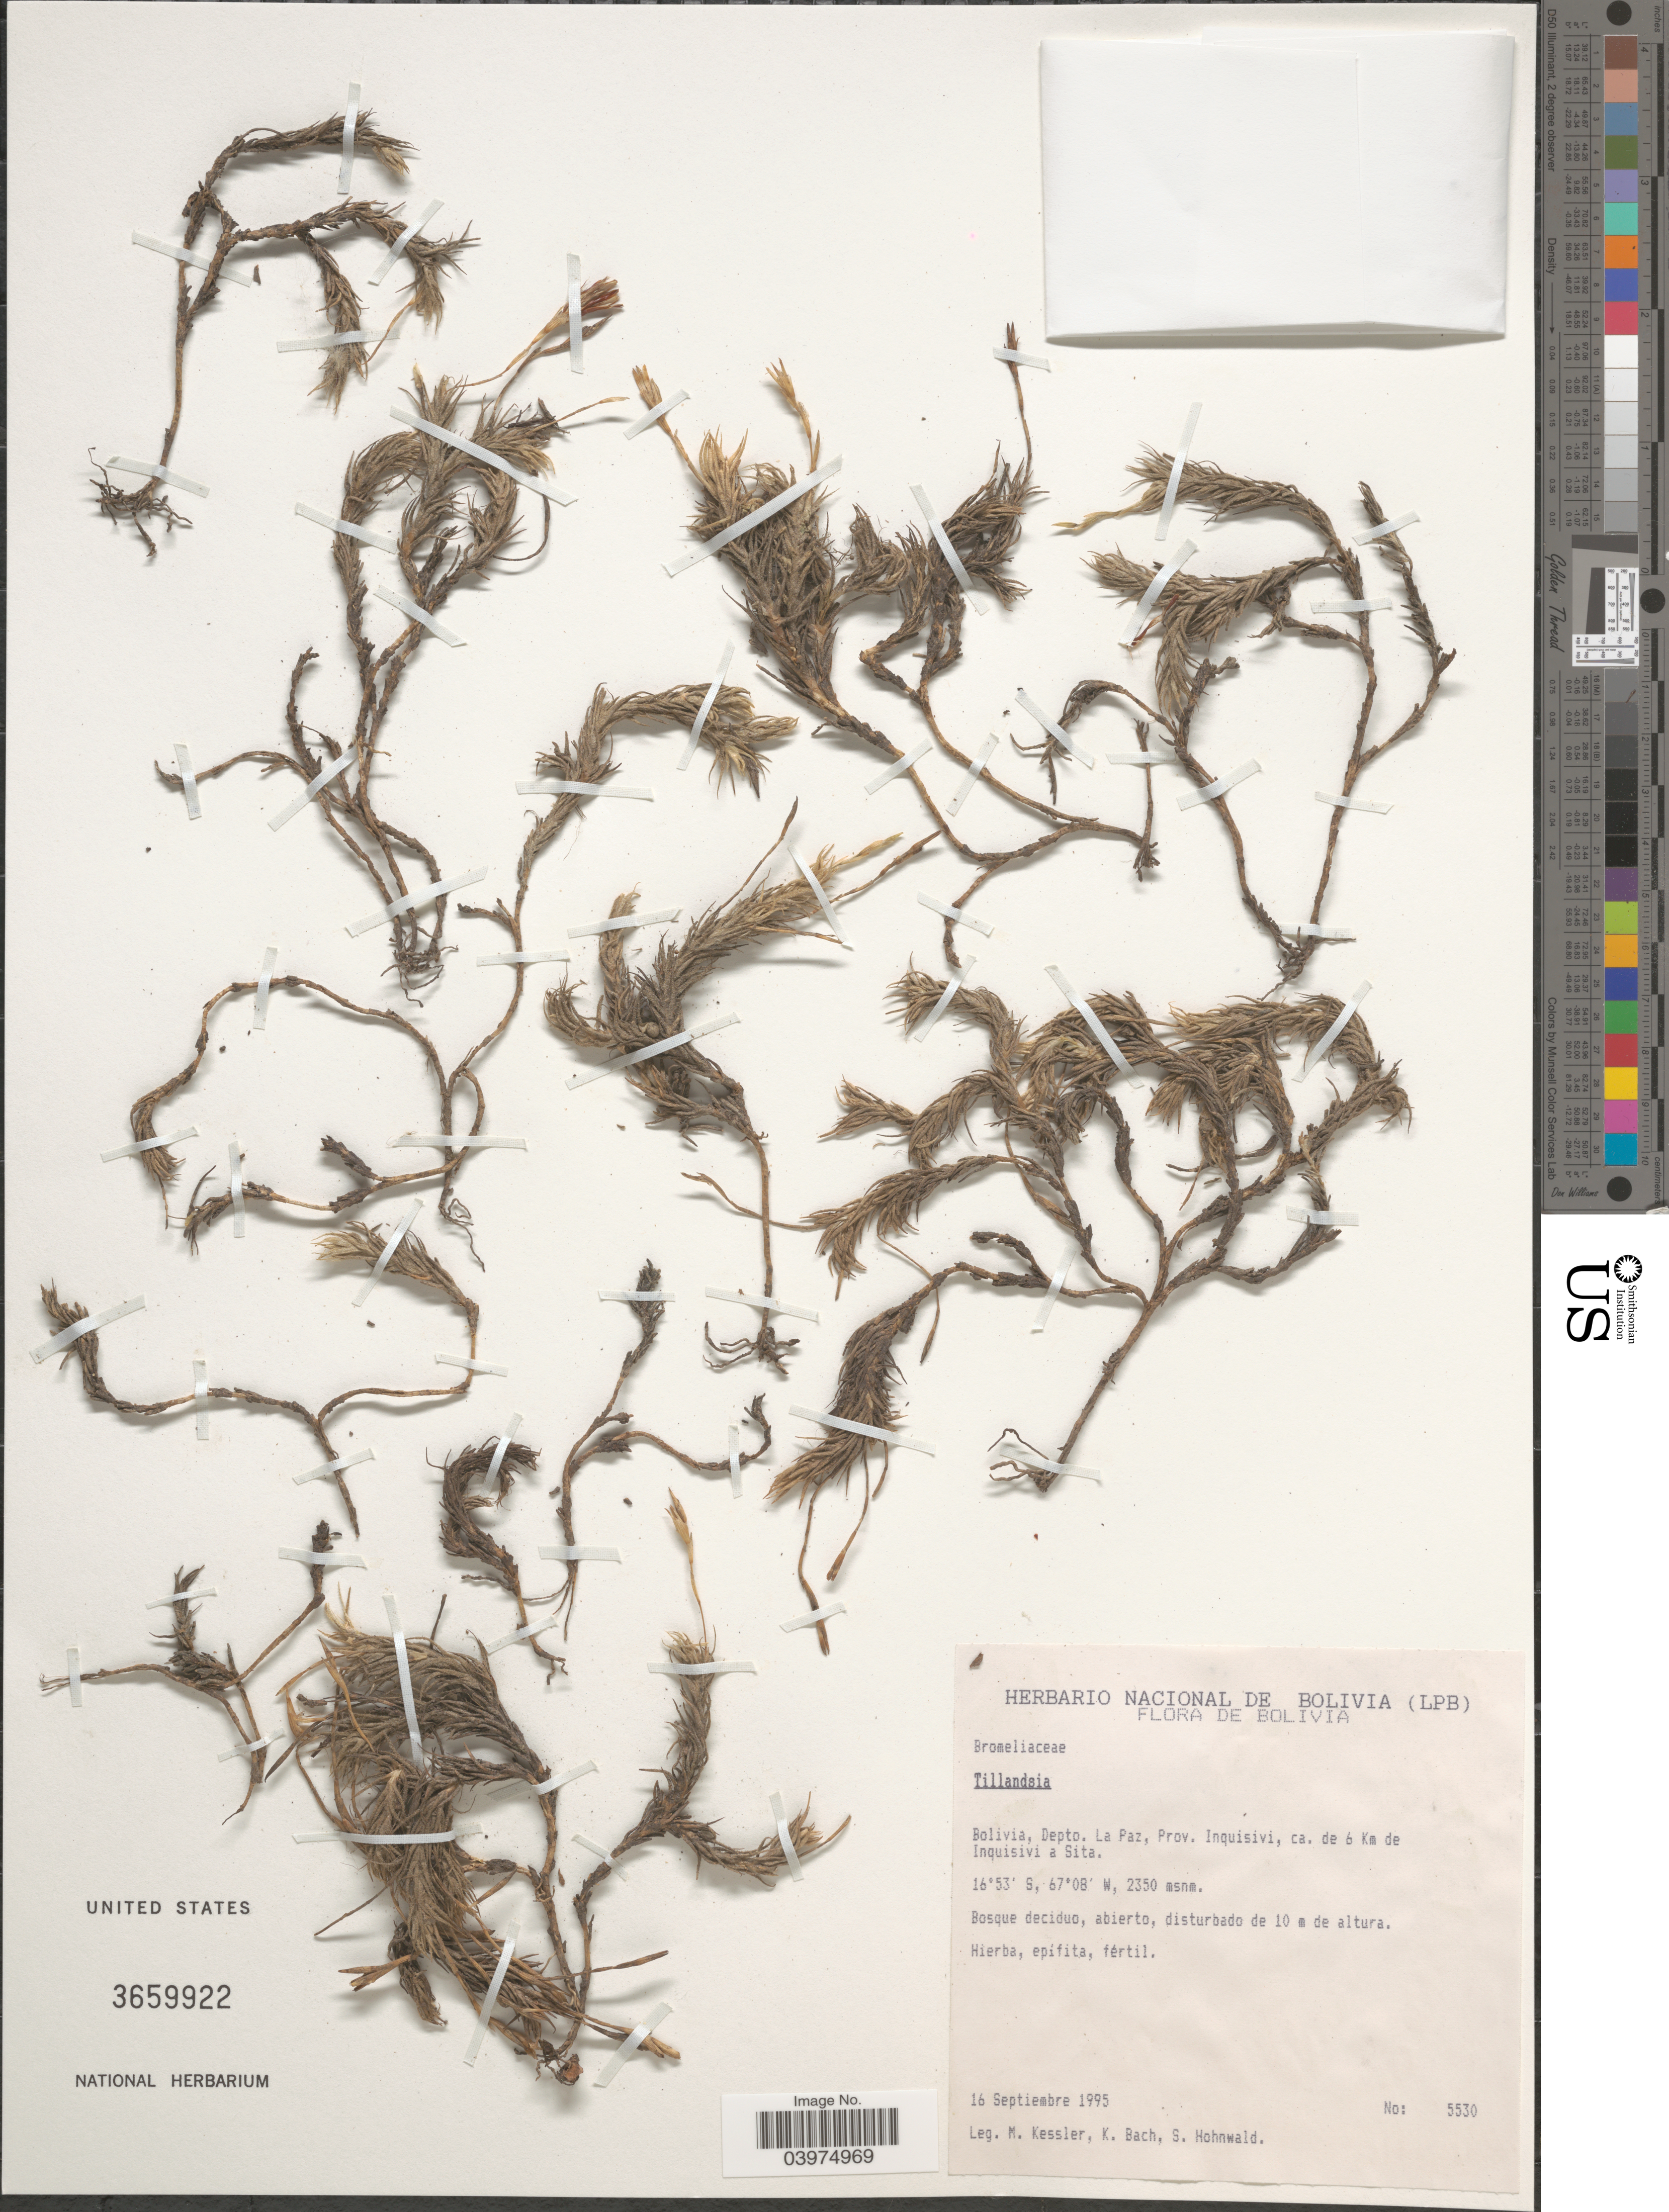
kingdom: Plantae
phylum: Tracheophyta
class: Liliopsida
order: Poales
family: Bromeliaceae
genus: Tillandsia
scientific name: Tillandsia sp.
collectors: M. Kessler, K. Bach & S. Hohnwald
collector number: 5530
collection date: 1995-09-16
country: Bolivia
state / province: La Paz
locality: Depto. La Paz, Prov. Inquisivi, ca. de 6 Km de Inquisivi a Sita.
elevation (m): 2350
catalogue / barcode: US 3659922